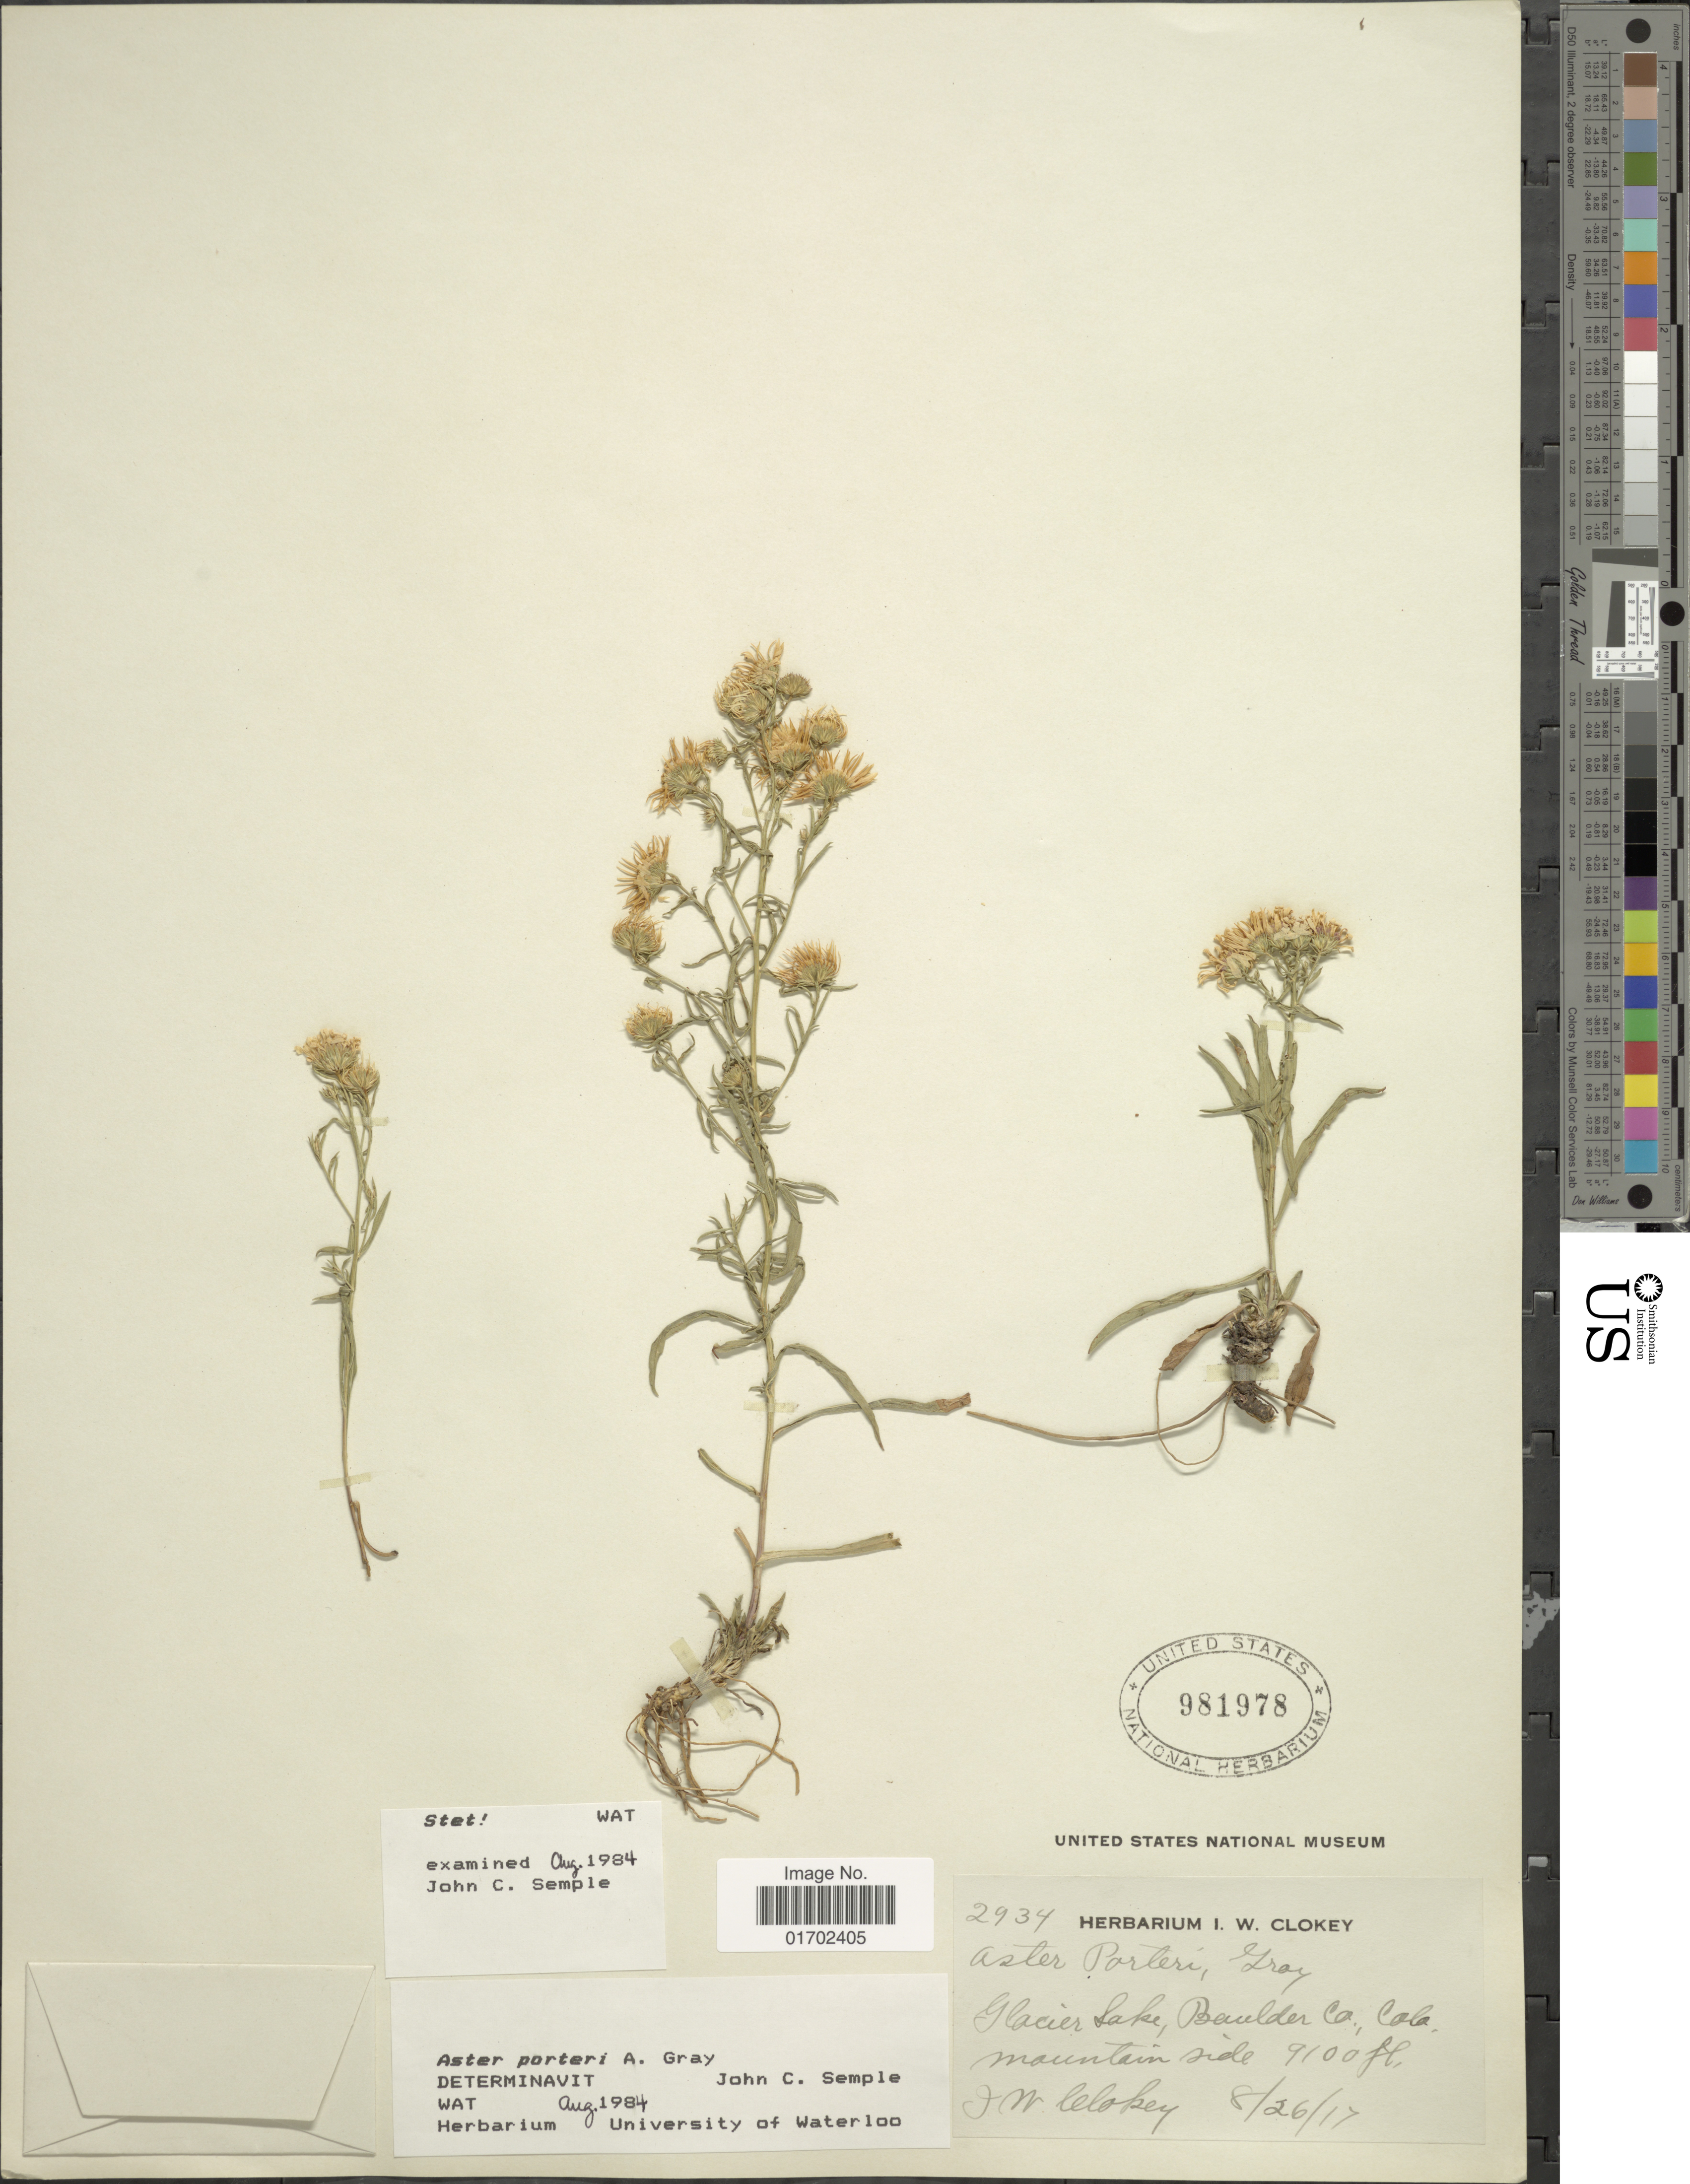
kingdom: Plantae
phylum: Tracheophyta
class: Magnoliopsida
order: Asterales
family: Asteraceae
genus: Symphyotrichum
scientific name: Symphyotrichum porteri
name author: (A. Gray) G.L. Nesom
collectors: I. W. Clokey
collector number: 2934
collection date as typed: Transcribed d/m/y: 26/8/17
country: United States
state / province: Colorado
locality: Glacier Lake, Boulder Co., Colo. mountain side.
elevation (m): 2774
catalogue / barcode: US 981978